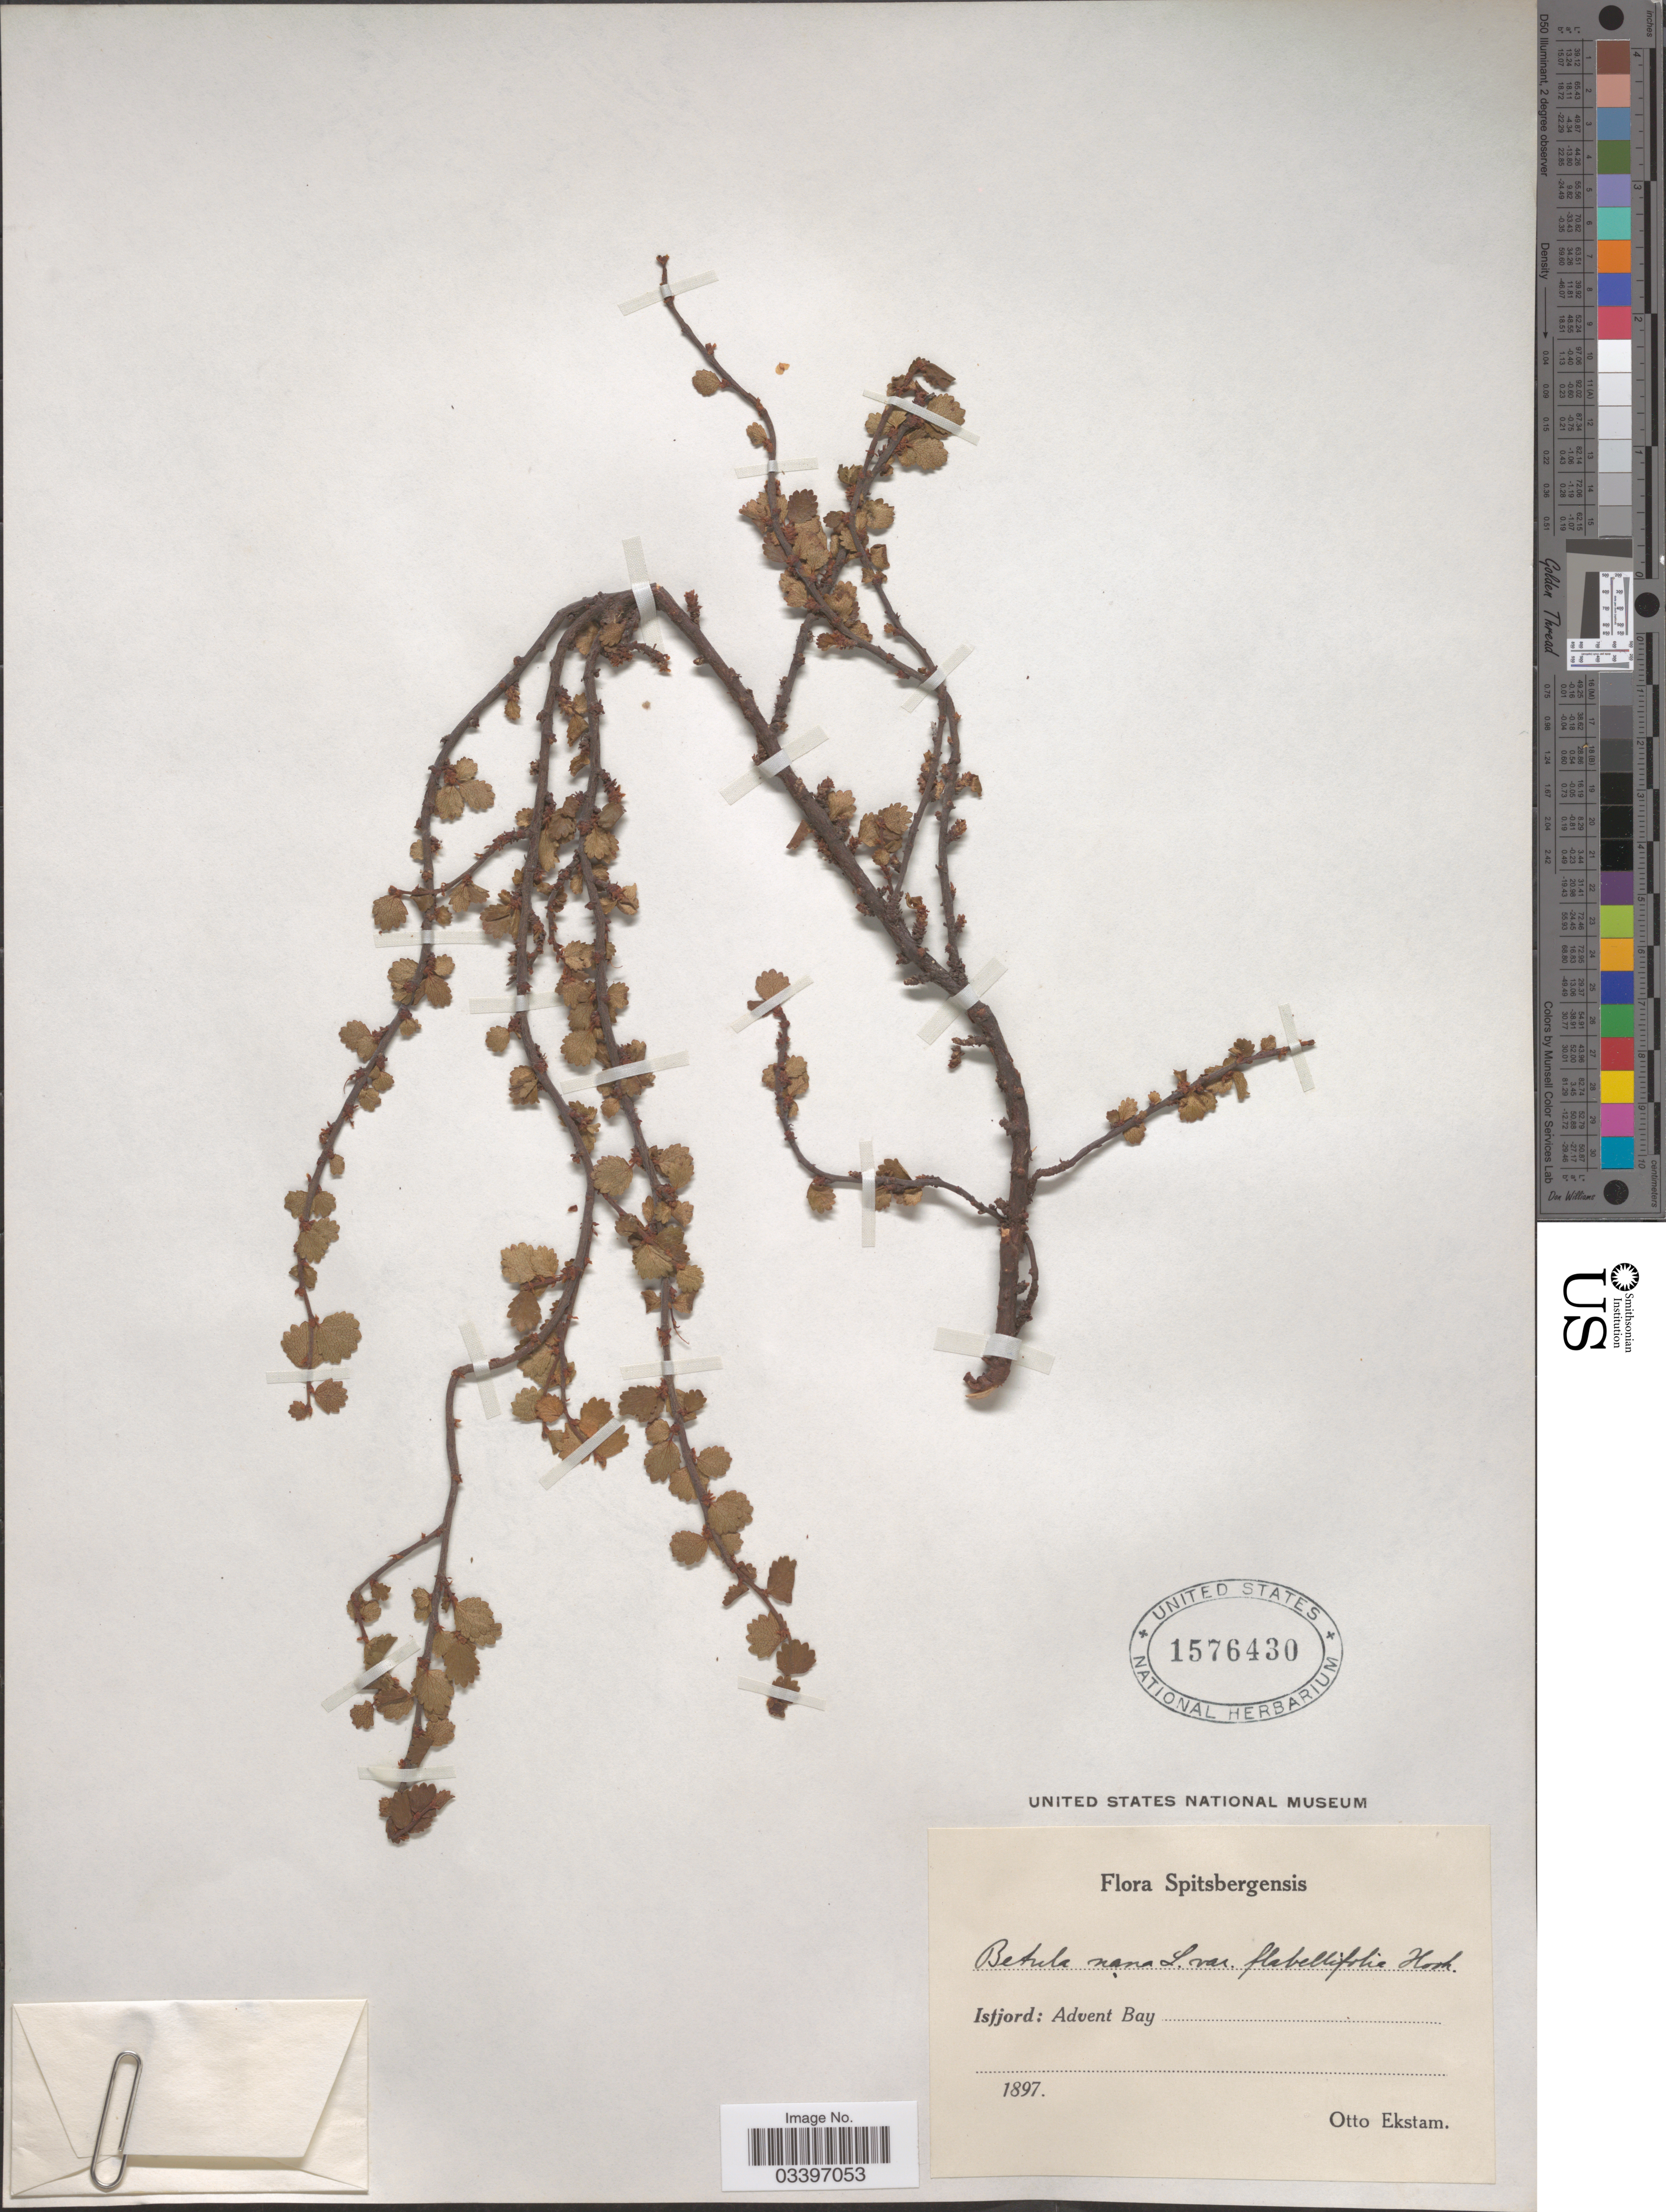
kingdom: Plantae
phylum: Tracheophyta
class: Magnoliopsida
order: Fagales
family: Betulaceae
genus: Betula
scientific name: Betula nana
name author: L.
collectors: O. Ekstam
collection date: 1897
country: Norway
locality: Spitsbergensis. Istjord: Advent Bay.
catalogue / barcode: US 1576430